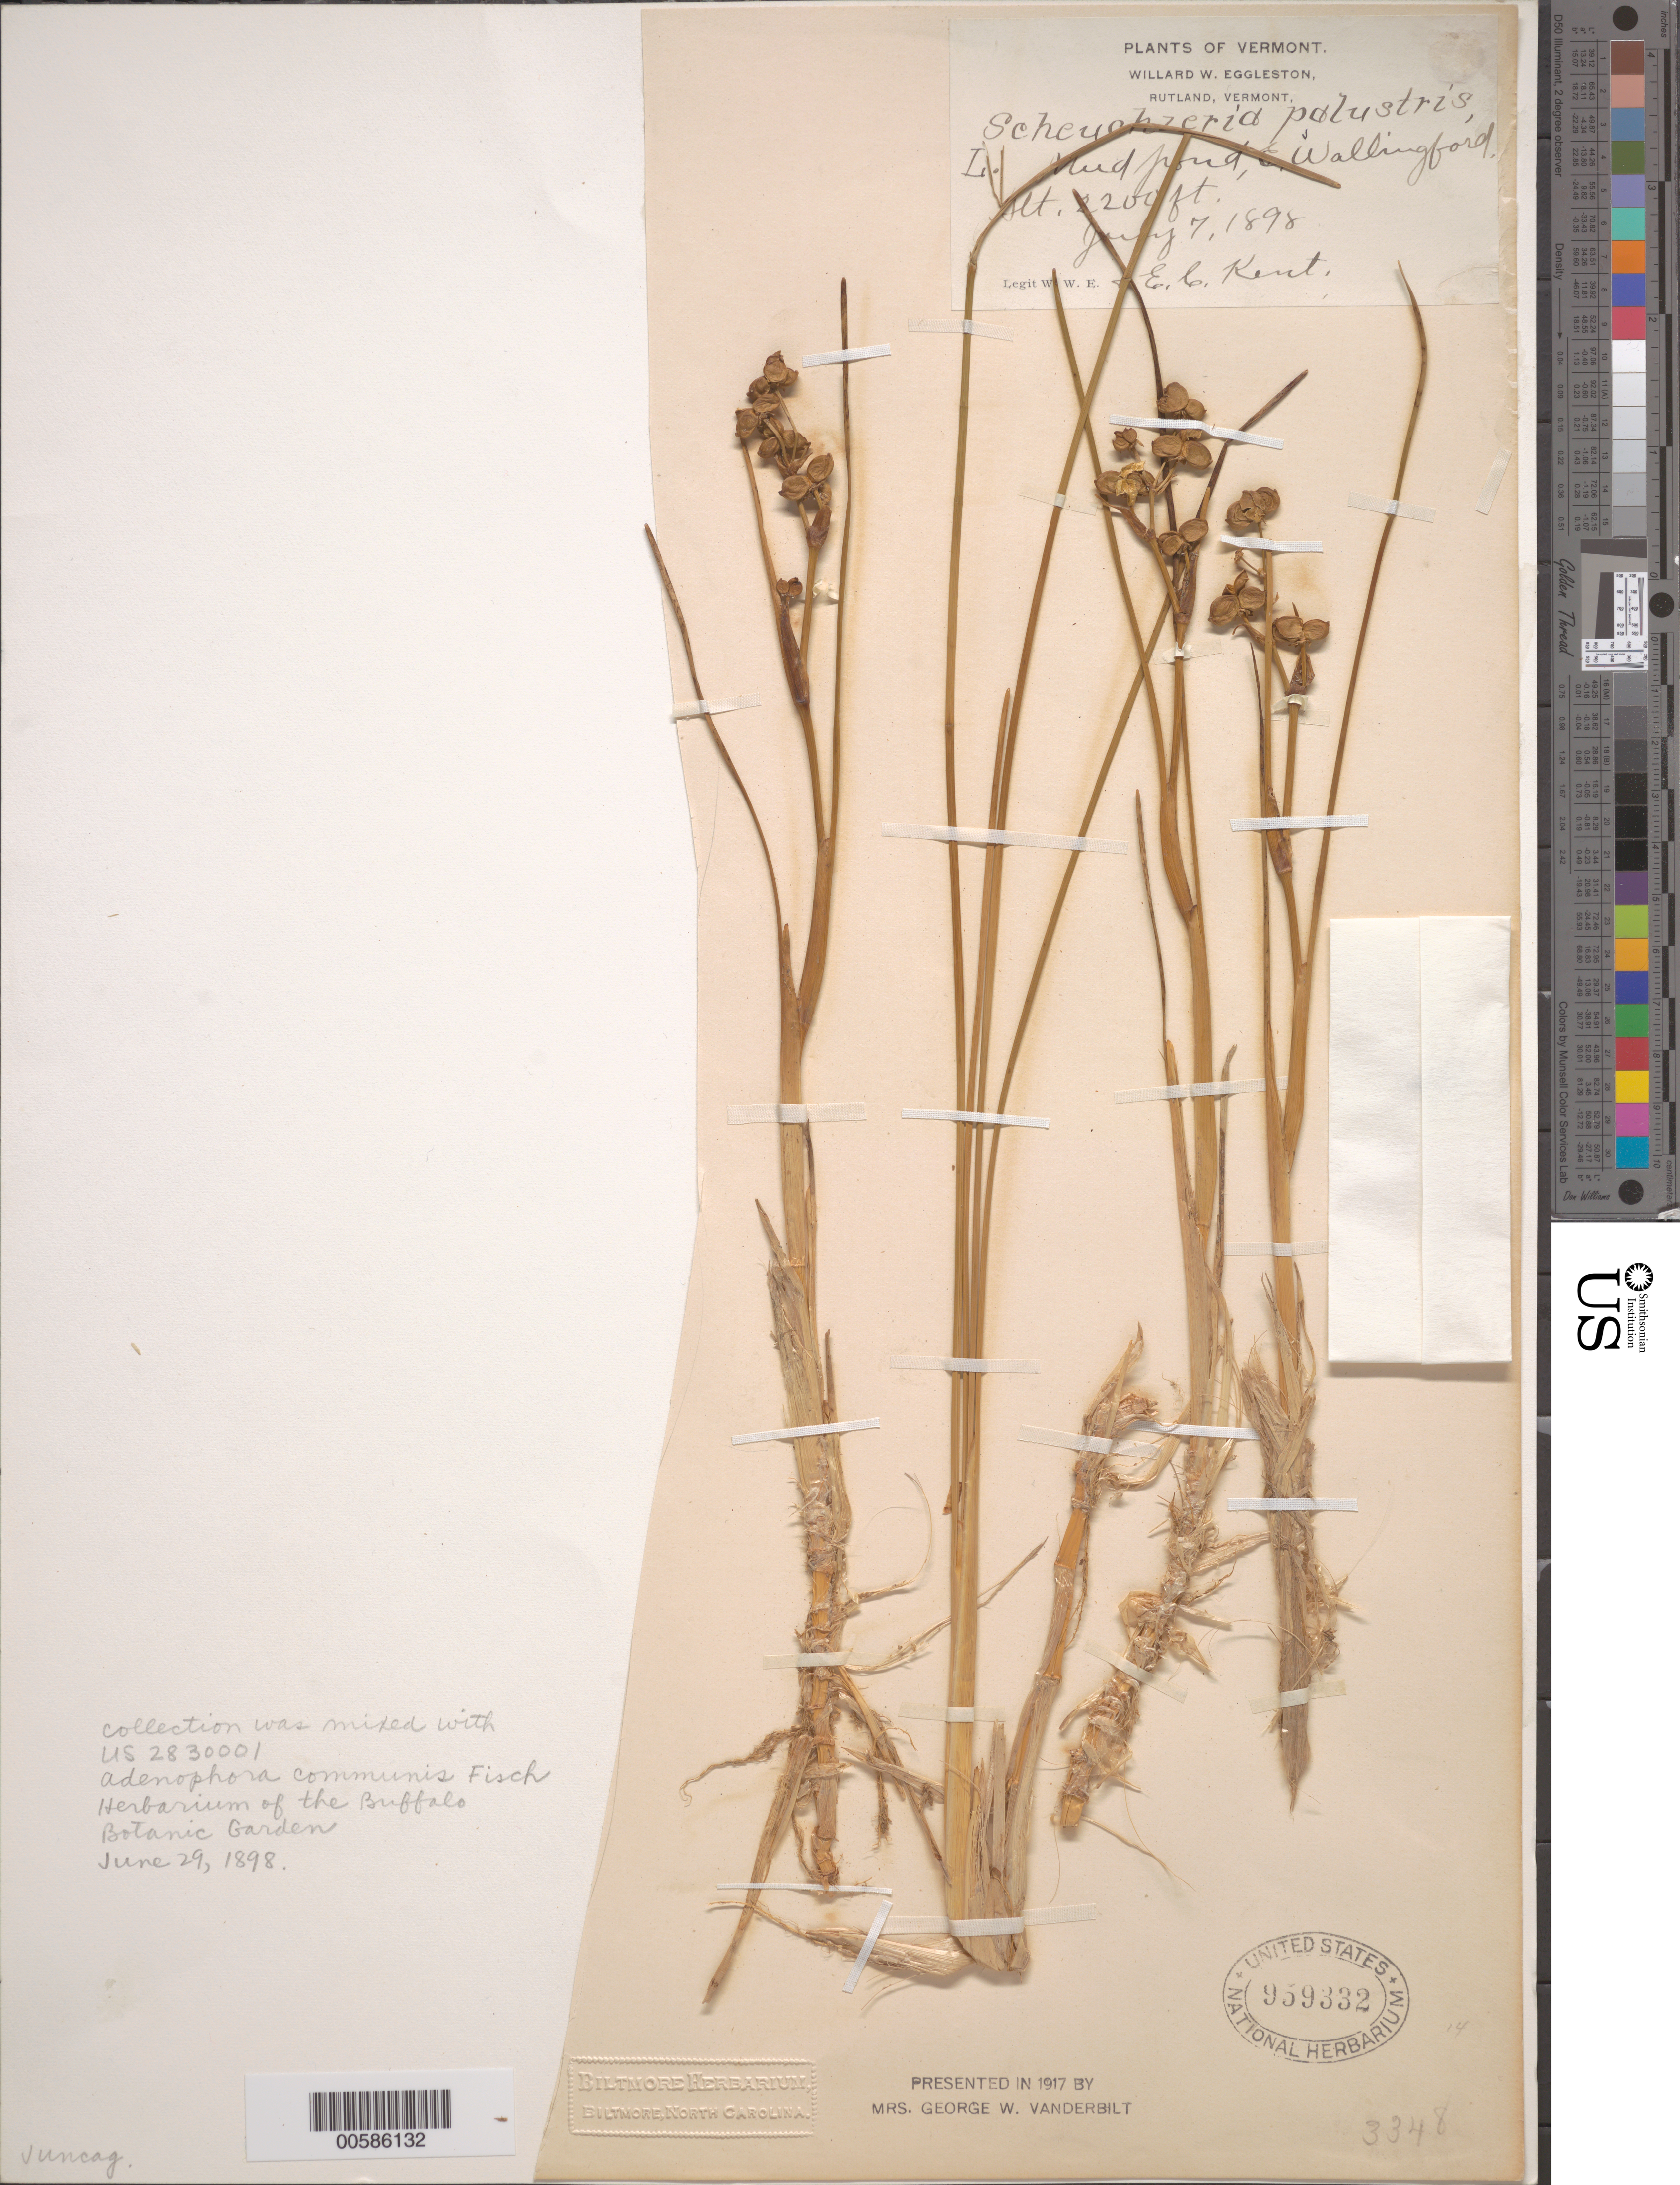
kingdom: Plantae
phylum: Tracheophyta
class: Liliopsida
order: Alismatales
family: Scheuchzeriaceae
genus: Scheuchzeria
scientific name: Scheuchzeria palustris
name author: L.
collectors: W. W. Eggleston & E. Kent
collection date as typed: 07 Jul 1898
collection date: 1898-07-07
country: United States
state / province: Vermont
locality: Wallingford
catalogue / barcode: US 959332